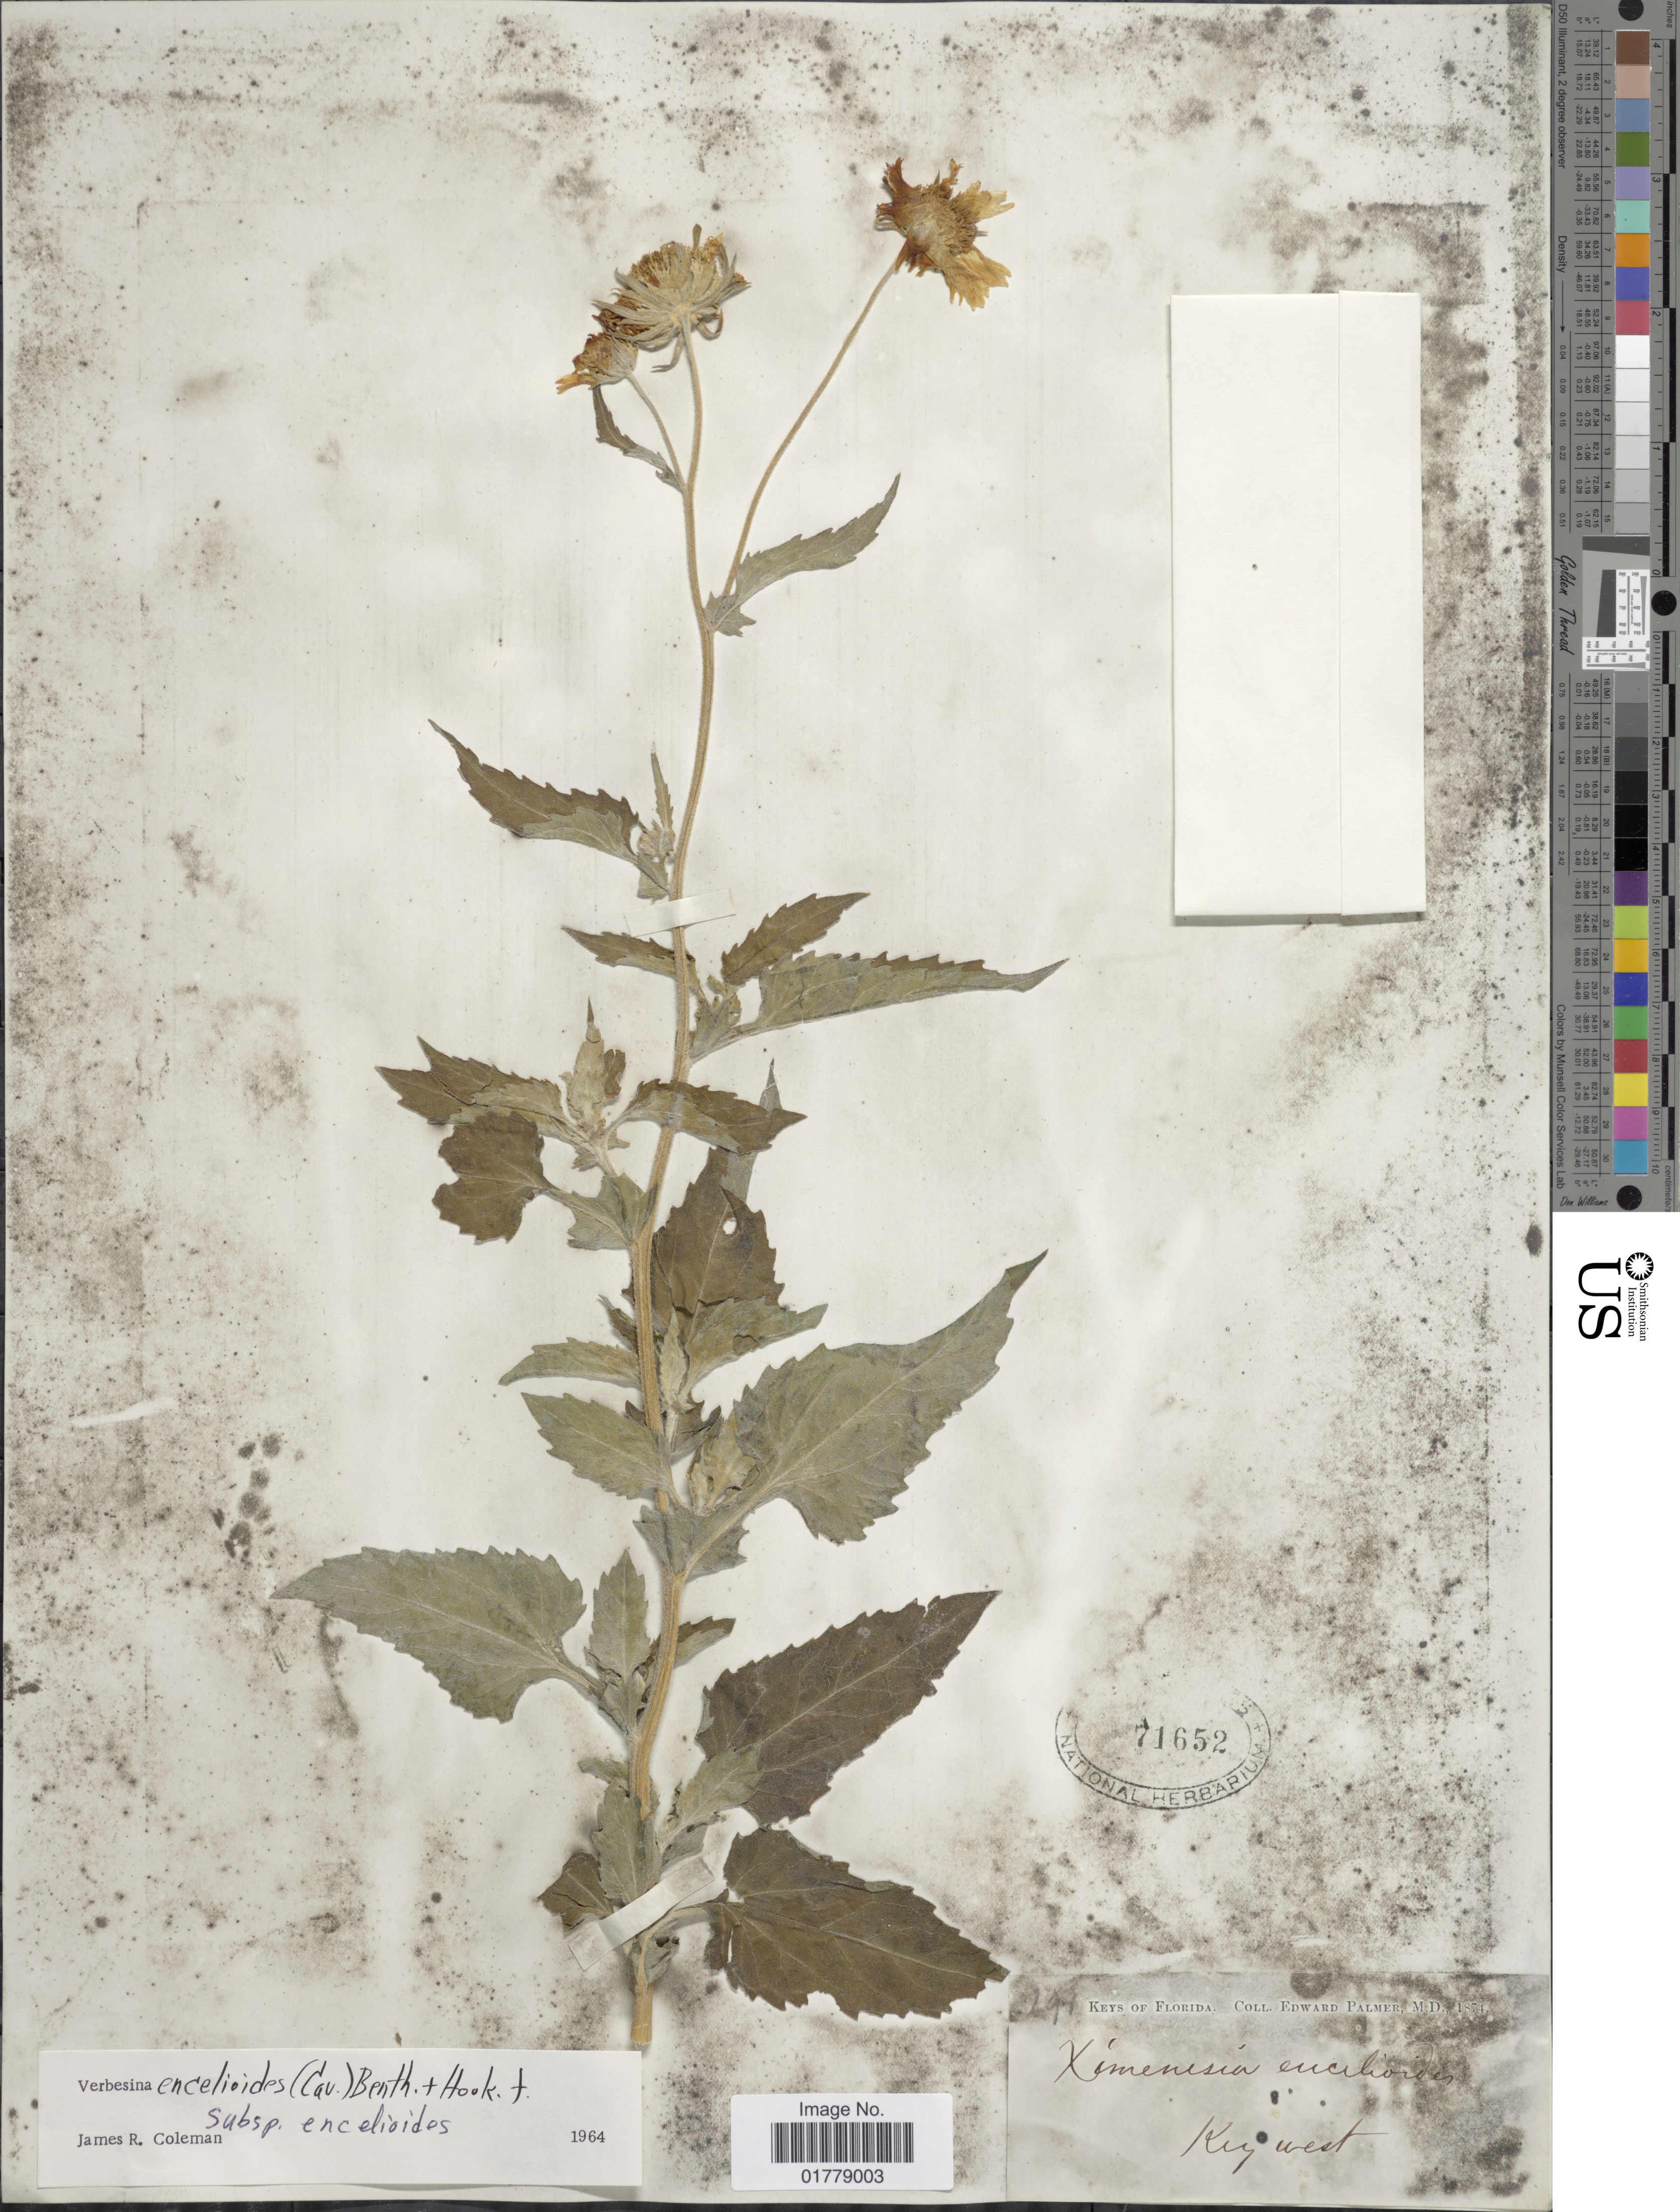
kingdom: Plantae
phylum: Tracheophyta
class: Magnoliopsida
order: Asterales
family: Asteraceae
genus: Verbesina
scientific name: Verbesina encelioides subsp. encelioides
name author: (Cav.) Benth. & Hook.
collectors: E. Palmer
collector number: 291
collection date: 1874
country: United States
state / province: Florida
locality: Keys of Florida. Key West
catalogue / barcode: US 71652